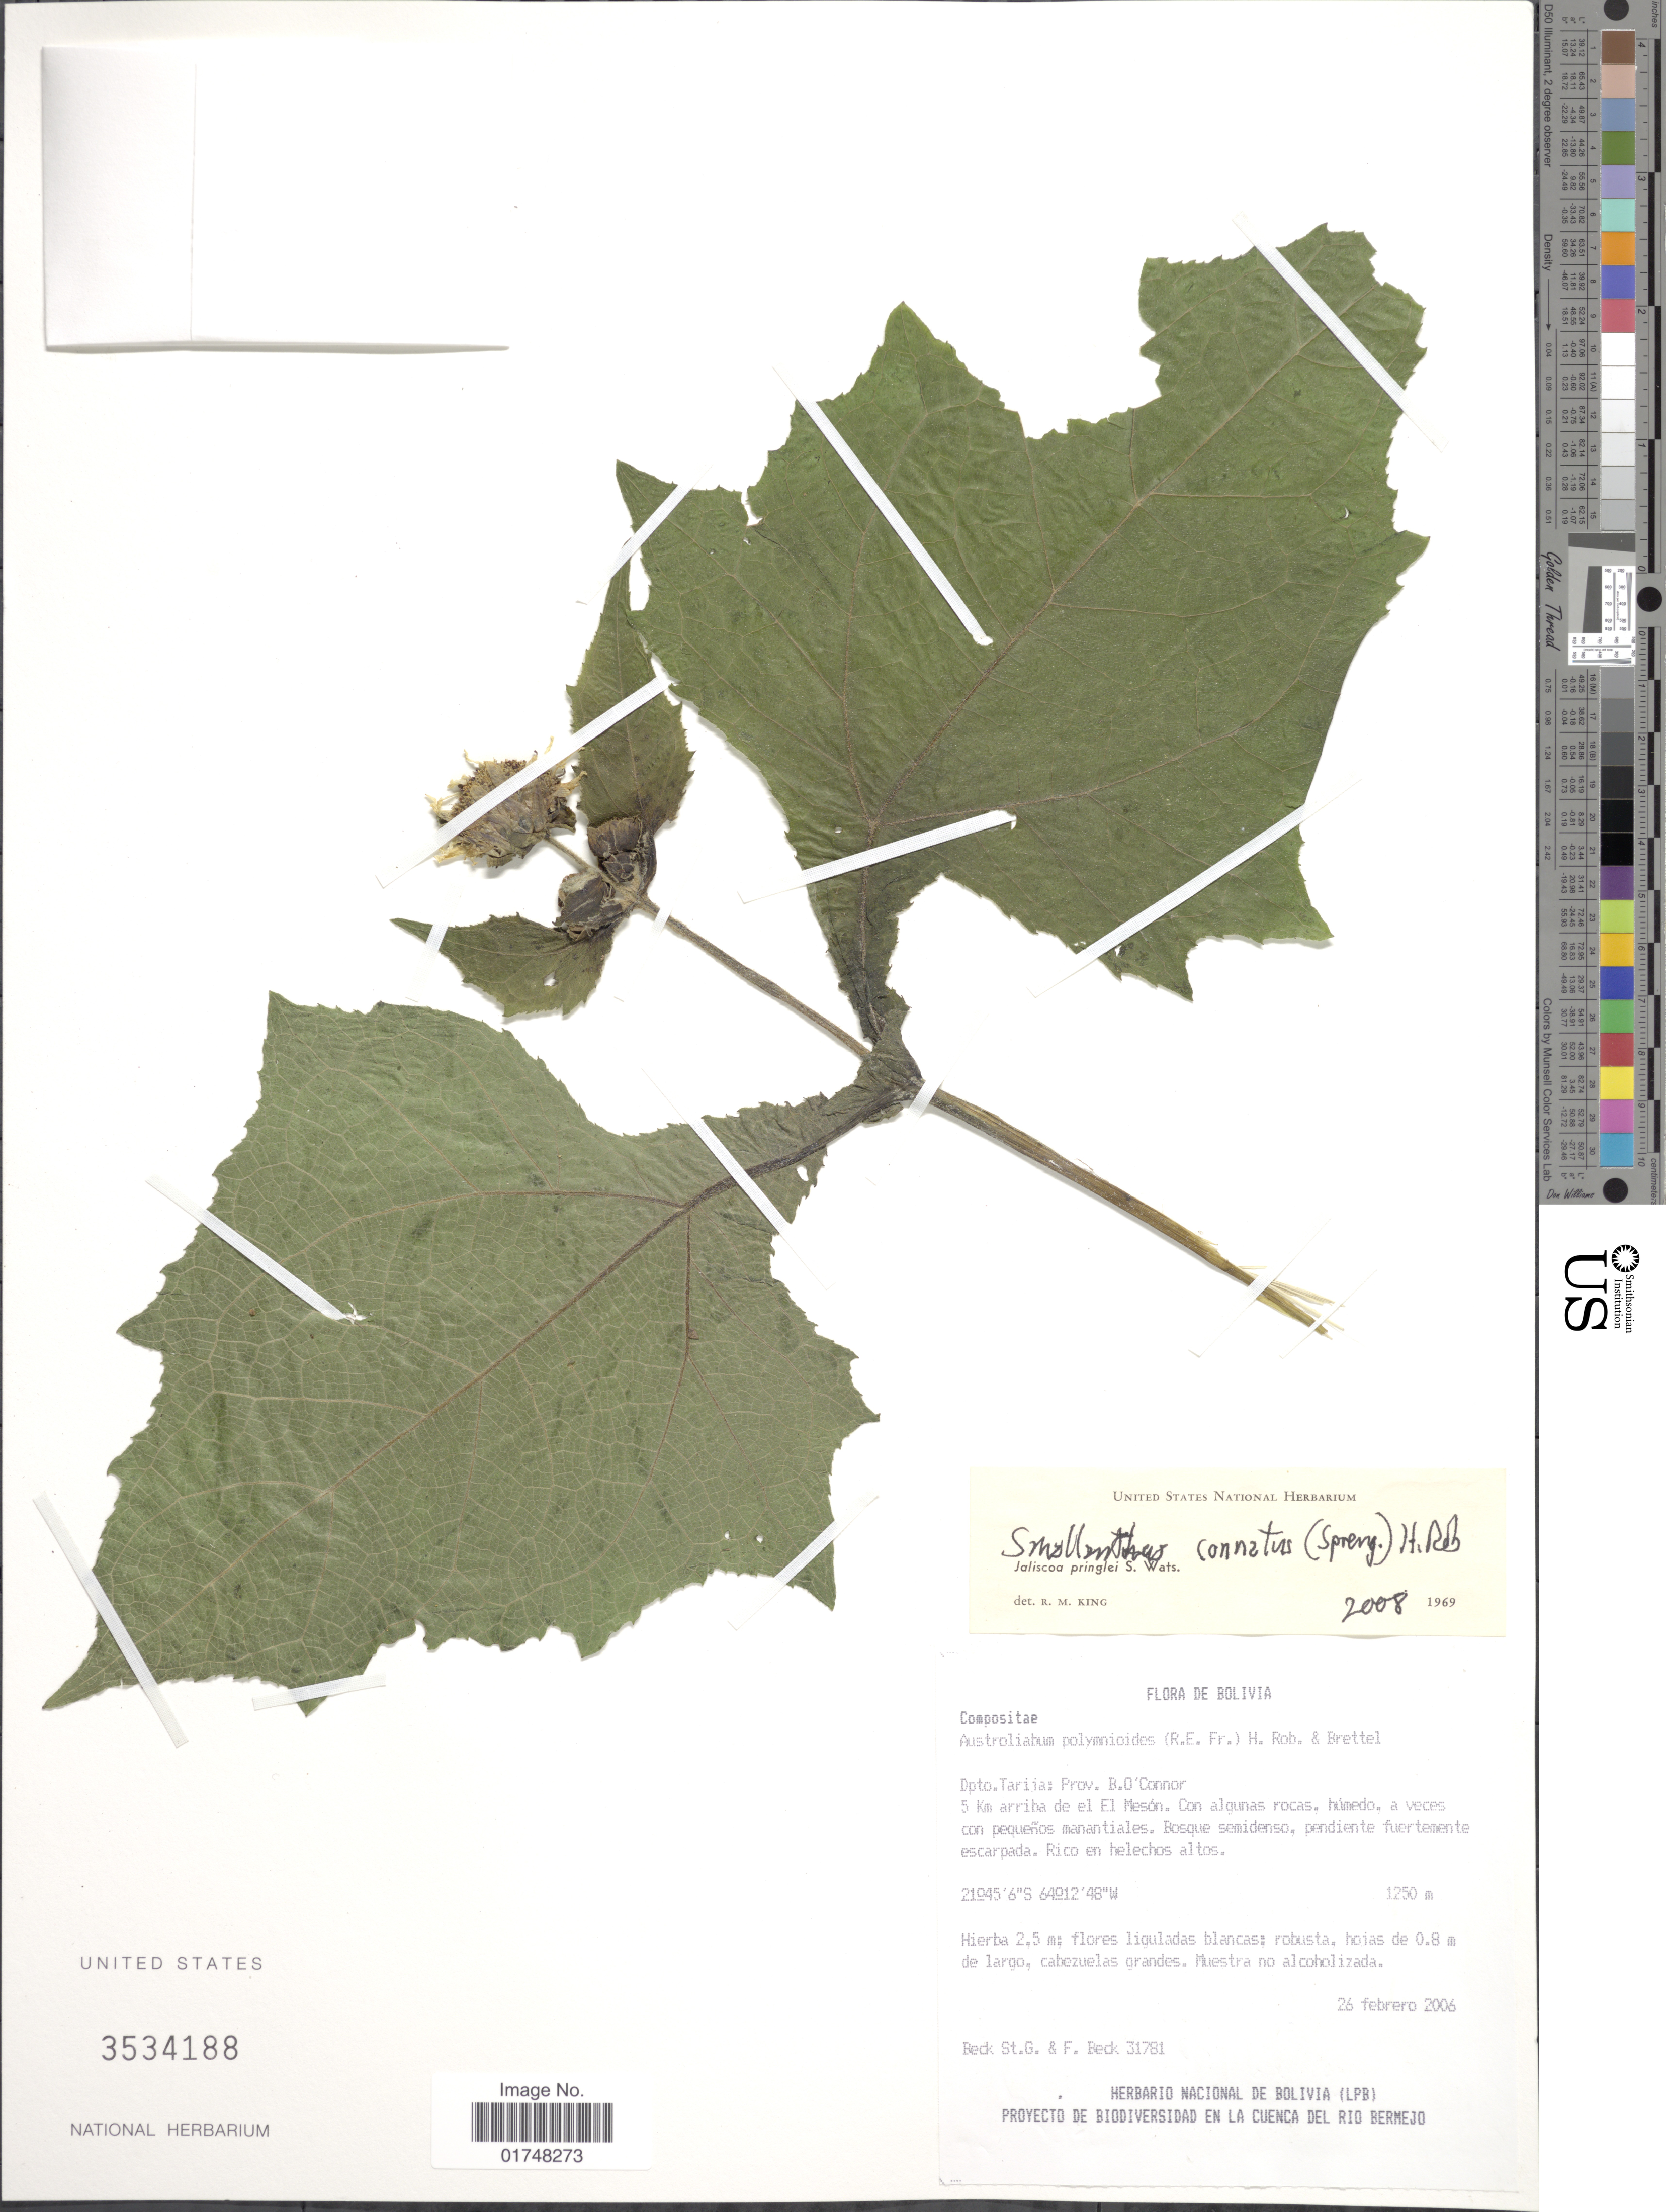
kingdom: Plantae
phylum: Tracheophyta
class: Magnoliopsida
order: Asterales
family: Asteraceae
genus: Smallanthus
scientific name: Smallanthus connatus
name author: (Spreng.) H. Rob.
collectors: S. G. Beck & F. Beck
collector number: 31781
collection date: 2006-02-26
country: Bolivia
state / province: Tarija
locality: Prov. O'Conno, 5 km arriba de el El Meson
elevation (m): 1250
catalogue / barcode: US 3534188